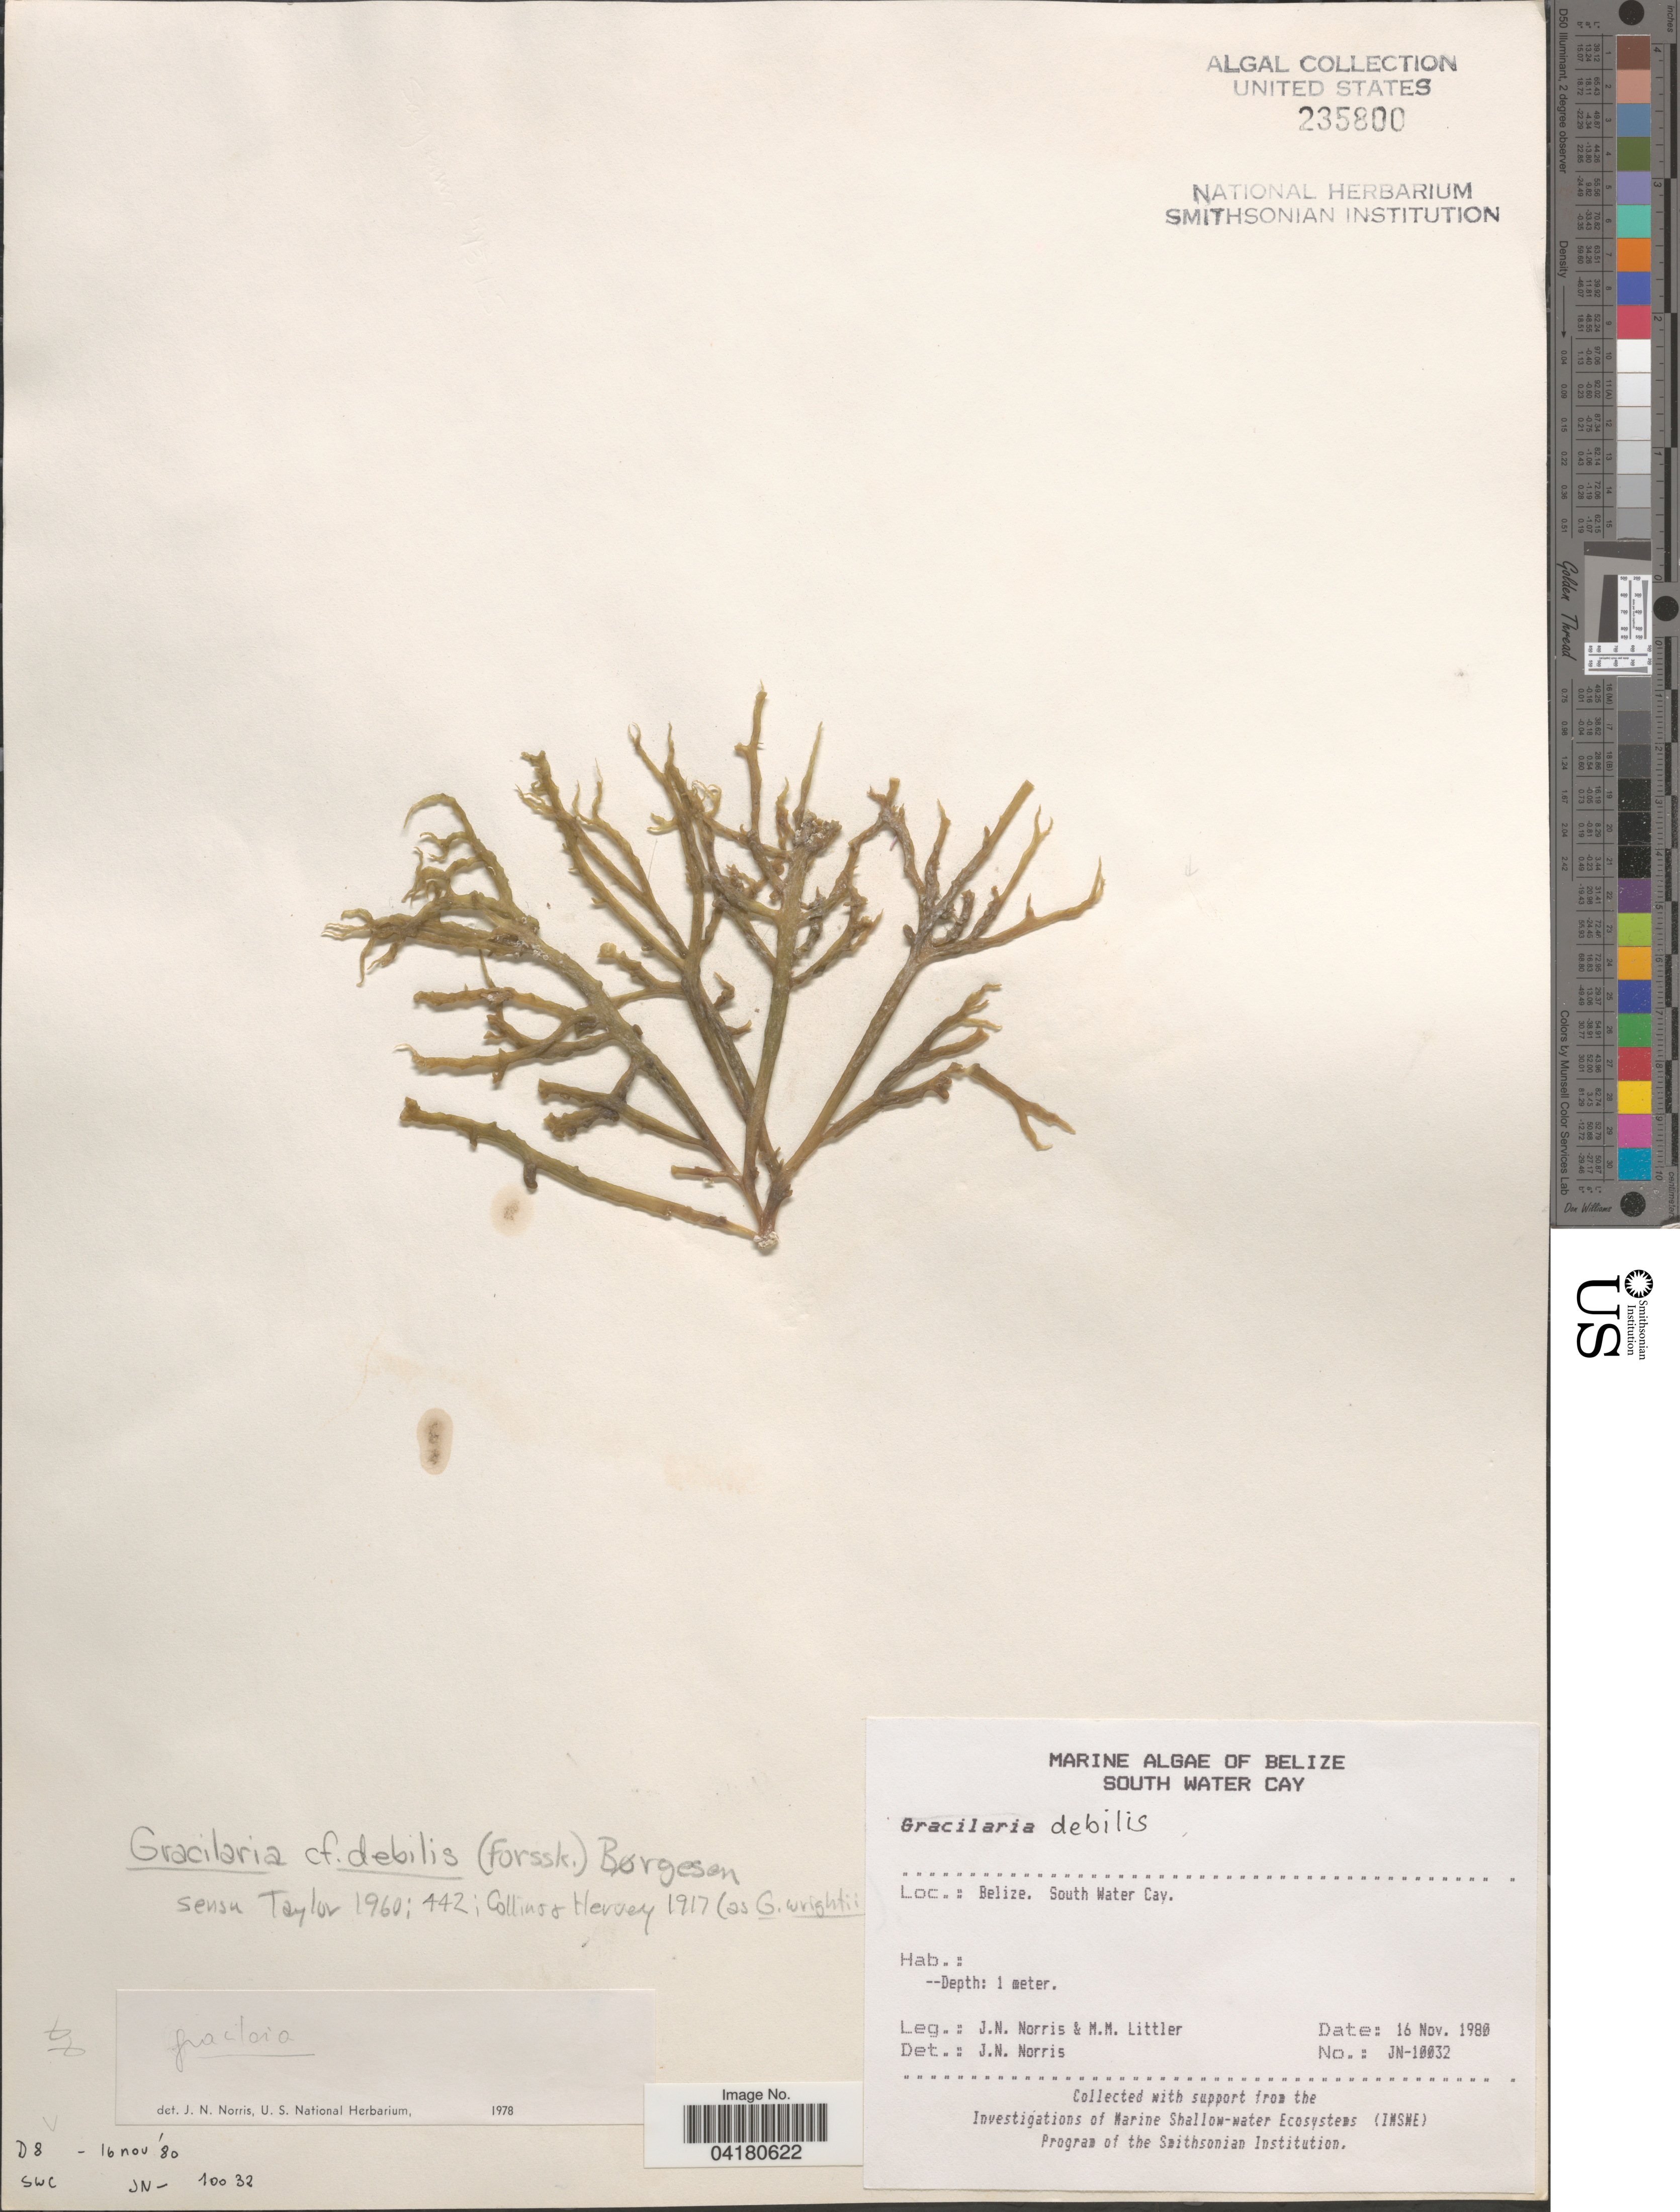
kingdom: Plantae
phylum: Rhodophyta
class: Florideophyceae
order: Gracilariales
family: Gracilariaceae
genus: Gracilaria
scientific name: Gracilaria debilis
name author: (Forssk.) Børgesen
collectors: J. Norris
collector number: JN-10032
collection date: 1980-11-16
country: Belize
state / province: Belize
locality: South Water Cay.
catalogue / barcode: US 235800